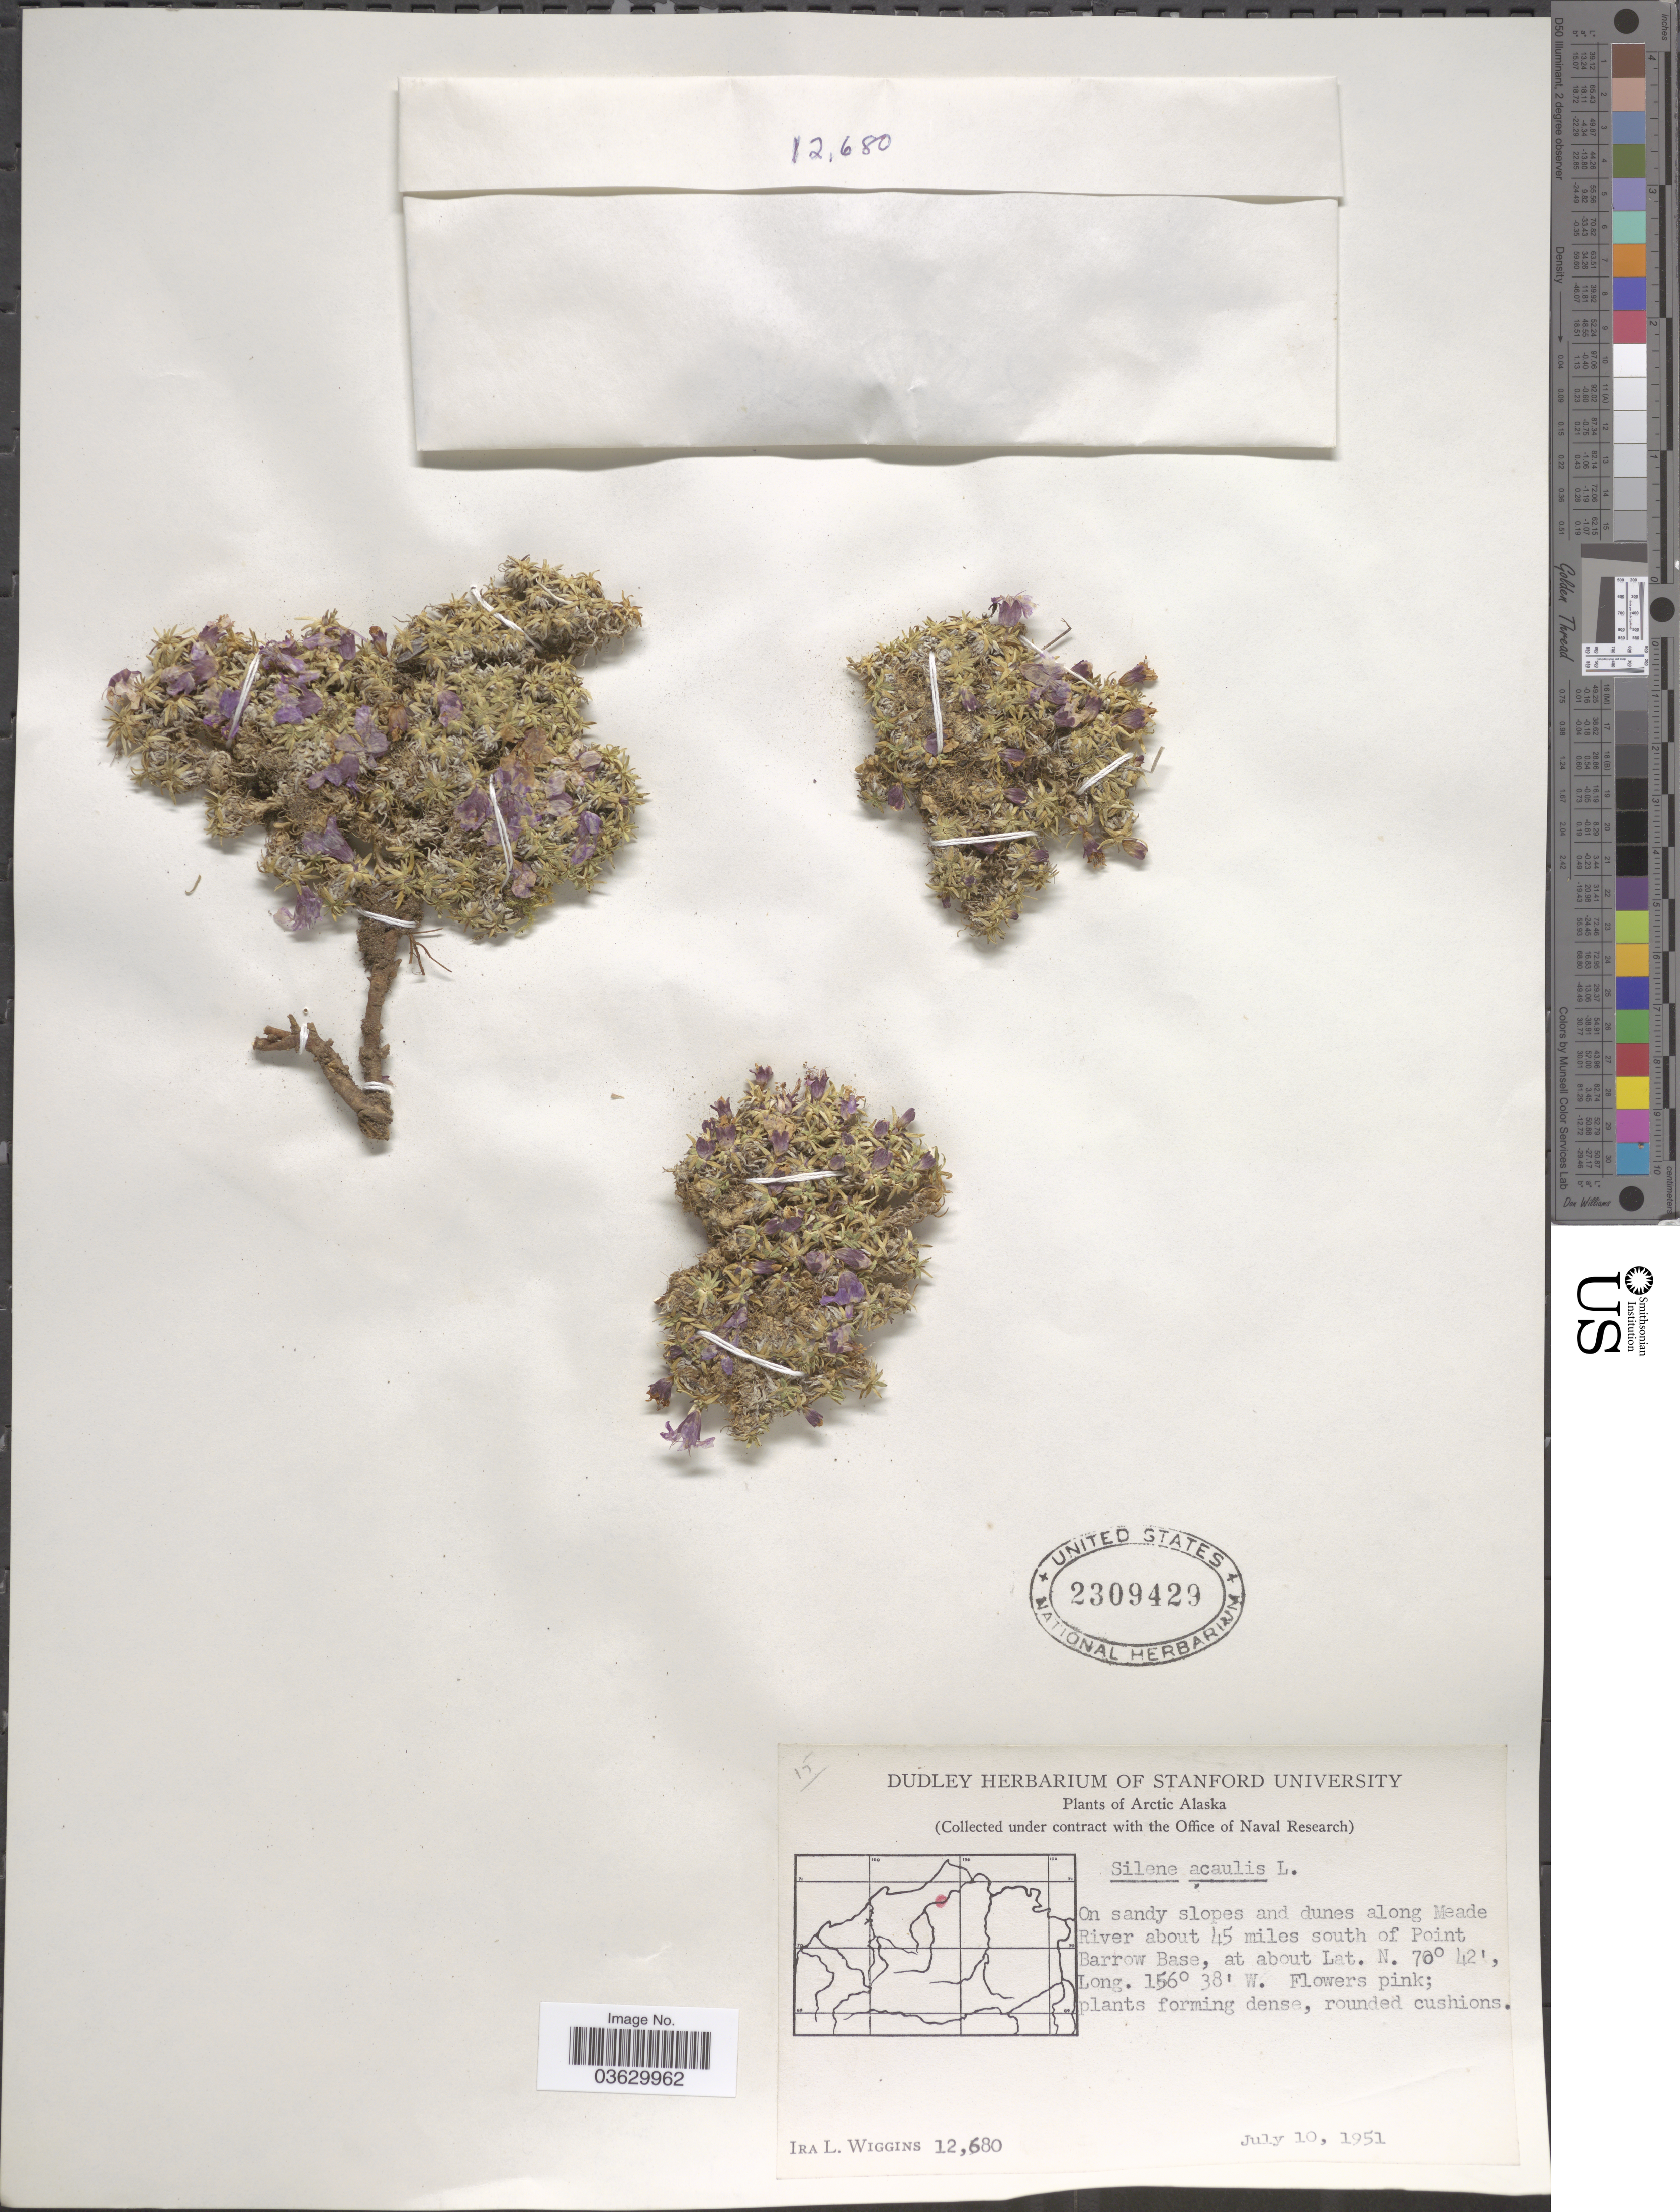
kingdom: Plantae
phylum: Tracheophyta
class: Magnoliopsida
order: Caryophyllales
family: Caryophyllaceae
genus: Silene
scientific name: Silene acaulis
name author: (L.) Jacq.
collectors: I. L. Wiggins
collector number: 12680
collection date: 1951-07-10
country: United States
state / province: Alaska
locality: Arctic Alaska. Along Meade River about 45 miles south of Point Barrow Base.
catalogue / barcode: US 2309429